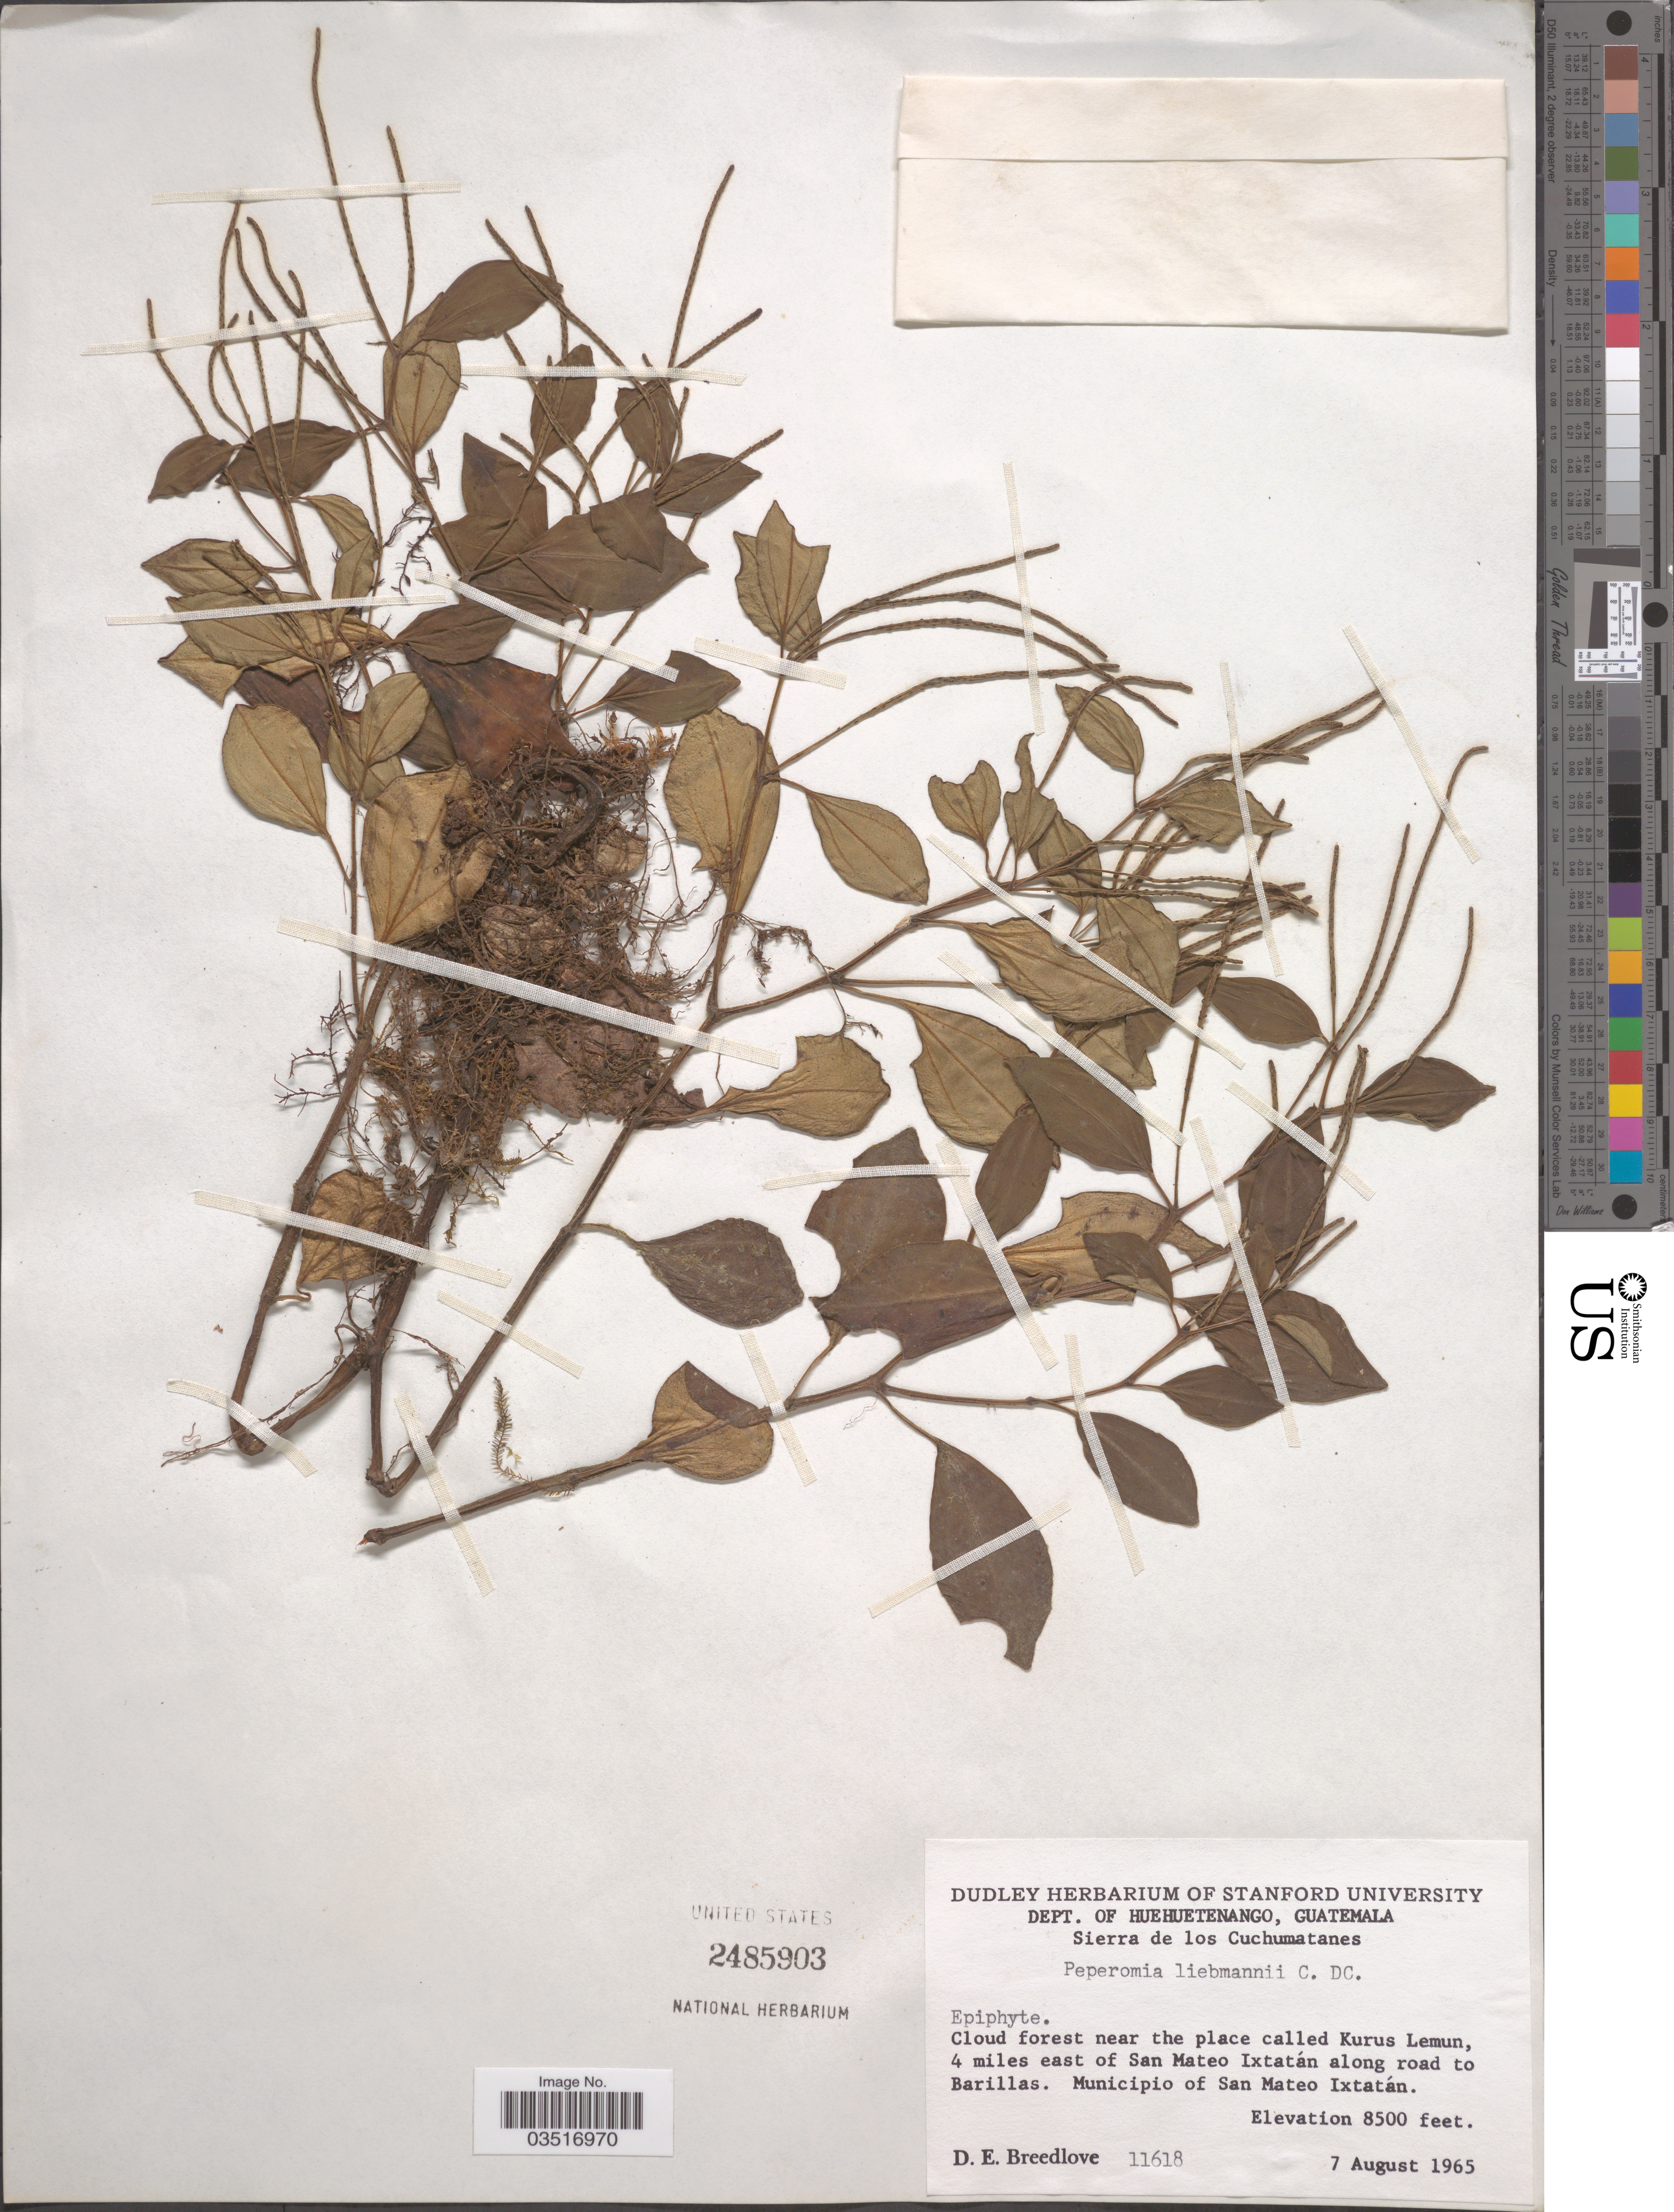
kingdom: Plantae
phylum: Tracheophyta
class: Magnoliopsida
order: Piperales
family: Piperaceae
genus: Peperomia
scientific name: Peperomia liebmannii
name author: C. DC.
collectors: D. E. Breedlove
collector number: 11618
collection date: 1965-08-07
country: Guatemala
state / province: Huehuetenango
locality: Dept. of Huehuetenango. Sierra de los Cuchumatanes. Cloud forest near the place called Kurus Lemun, 4 miles east of San Mateo Ixtatán along road to Barillas. Municipio of San Mateo Ixtatán.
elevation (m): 2591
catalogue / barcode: US 2485903